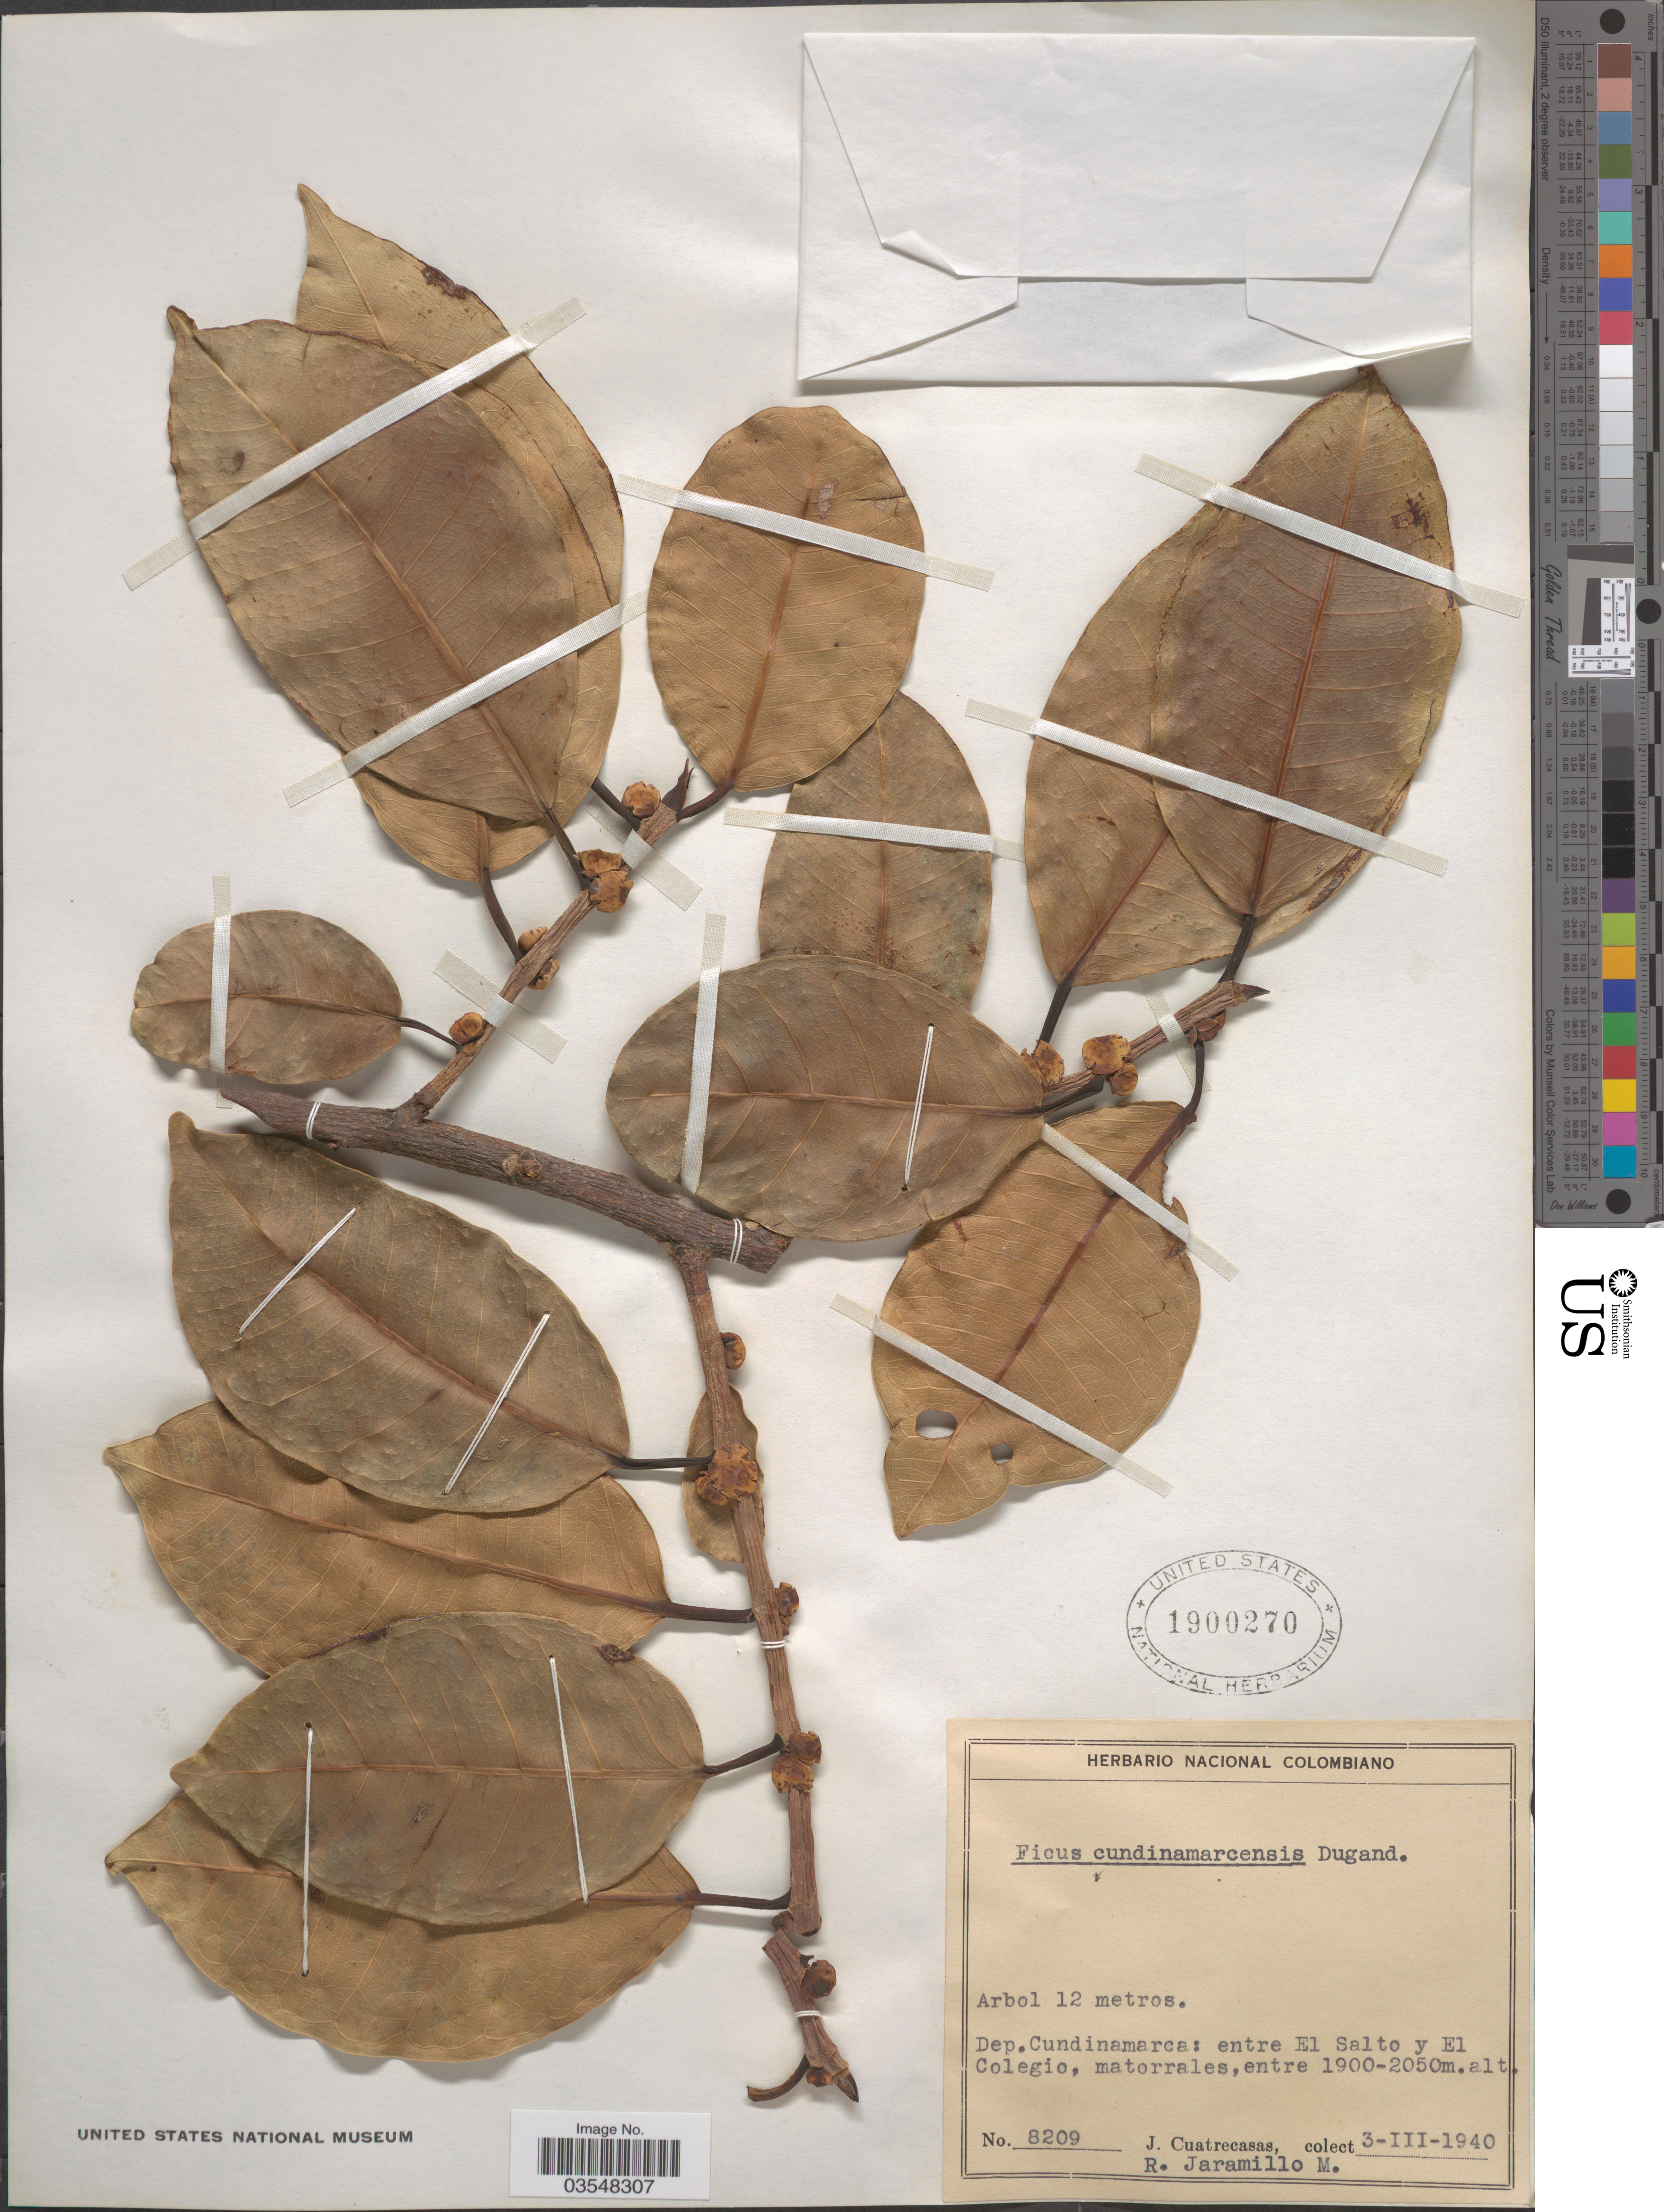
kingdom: Plantae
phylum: Tracheophyta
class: Magnoliopsida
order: Rosales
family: Moraceae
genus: Ficus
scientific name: Ficus cundinamarcensis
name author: Dugand G.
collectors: J. Cuatrecasas & R. Jaramillo M.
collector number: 8209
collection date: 1940-03-03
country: Colombia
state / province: Cundinamarca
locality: Dep. Cundinamarca: entre El Salto y El Colegio.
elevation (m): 1900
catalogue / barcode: US 1900270